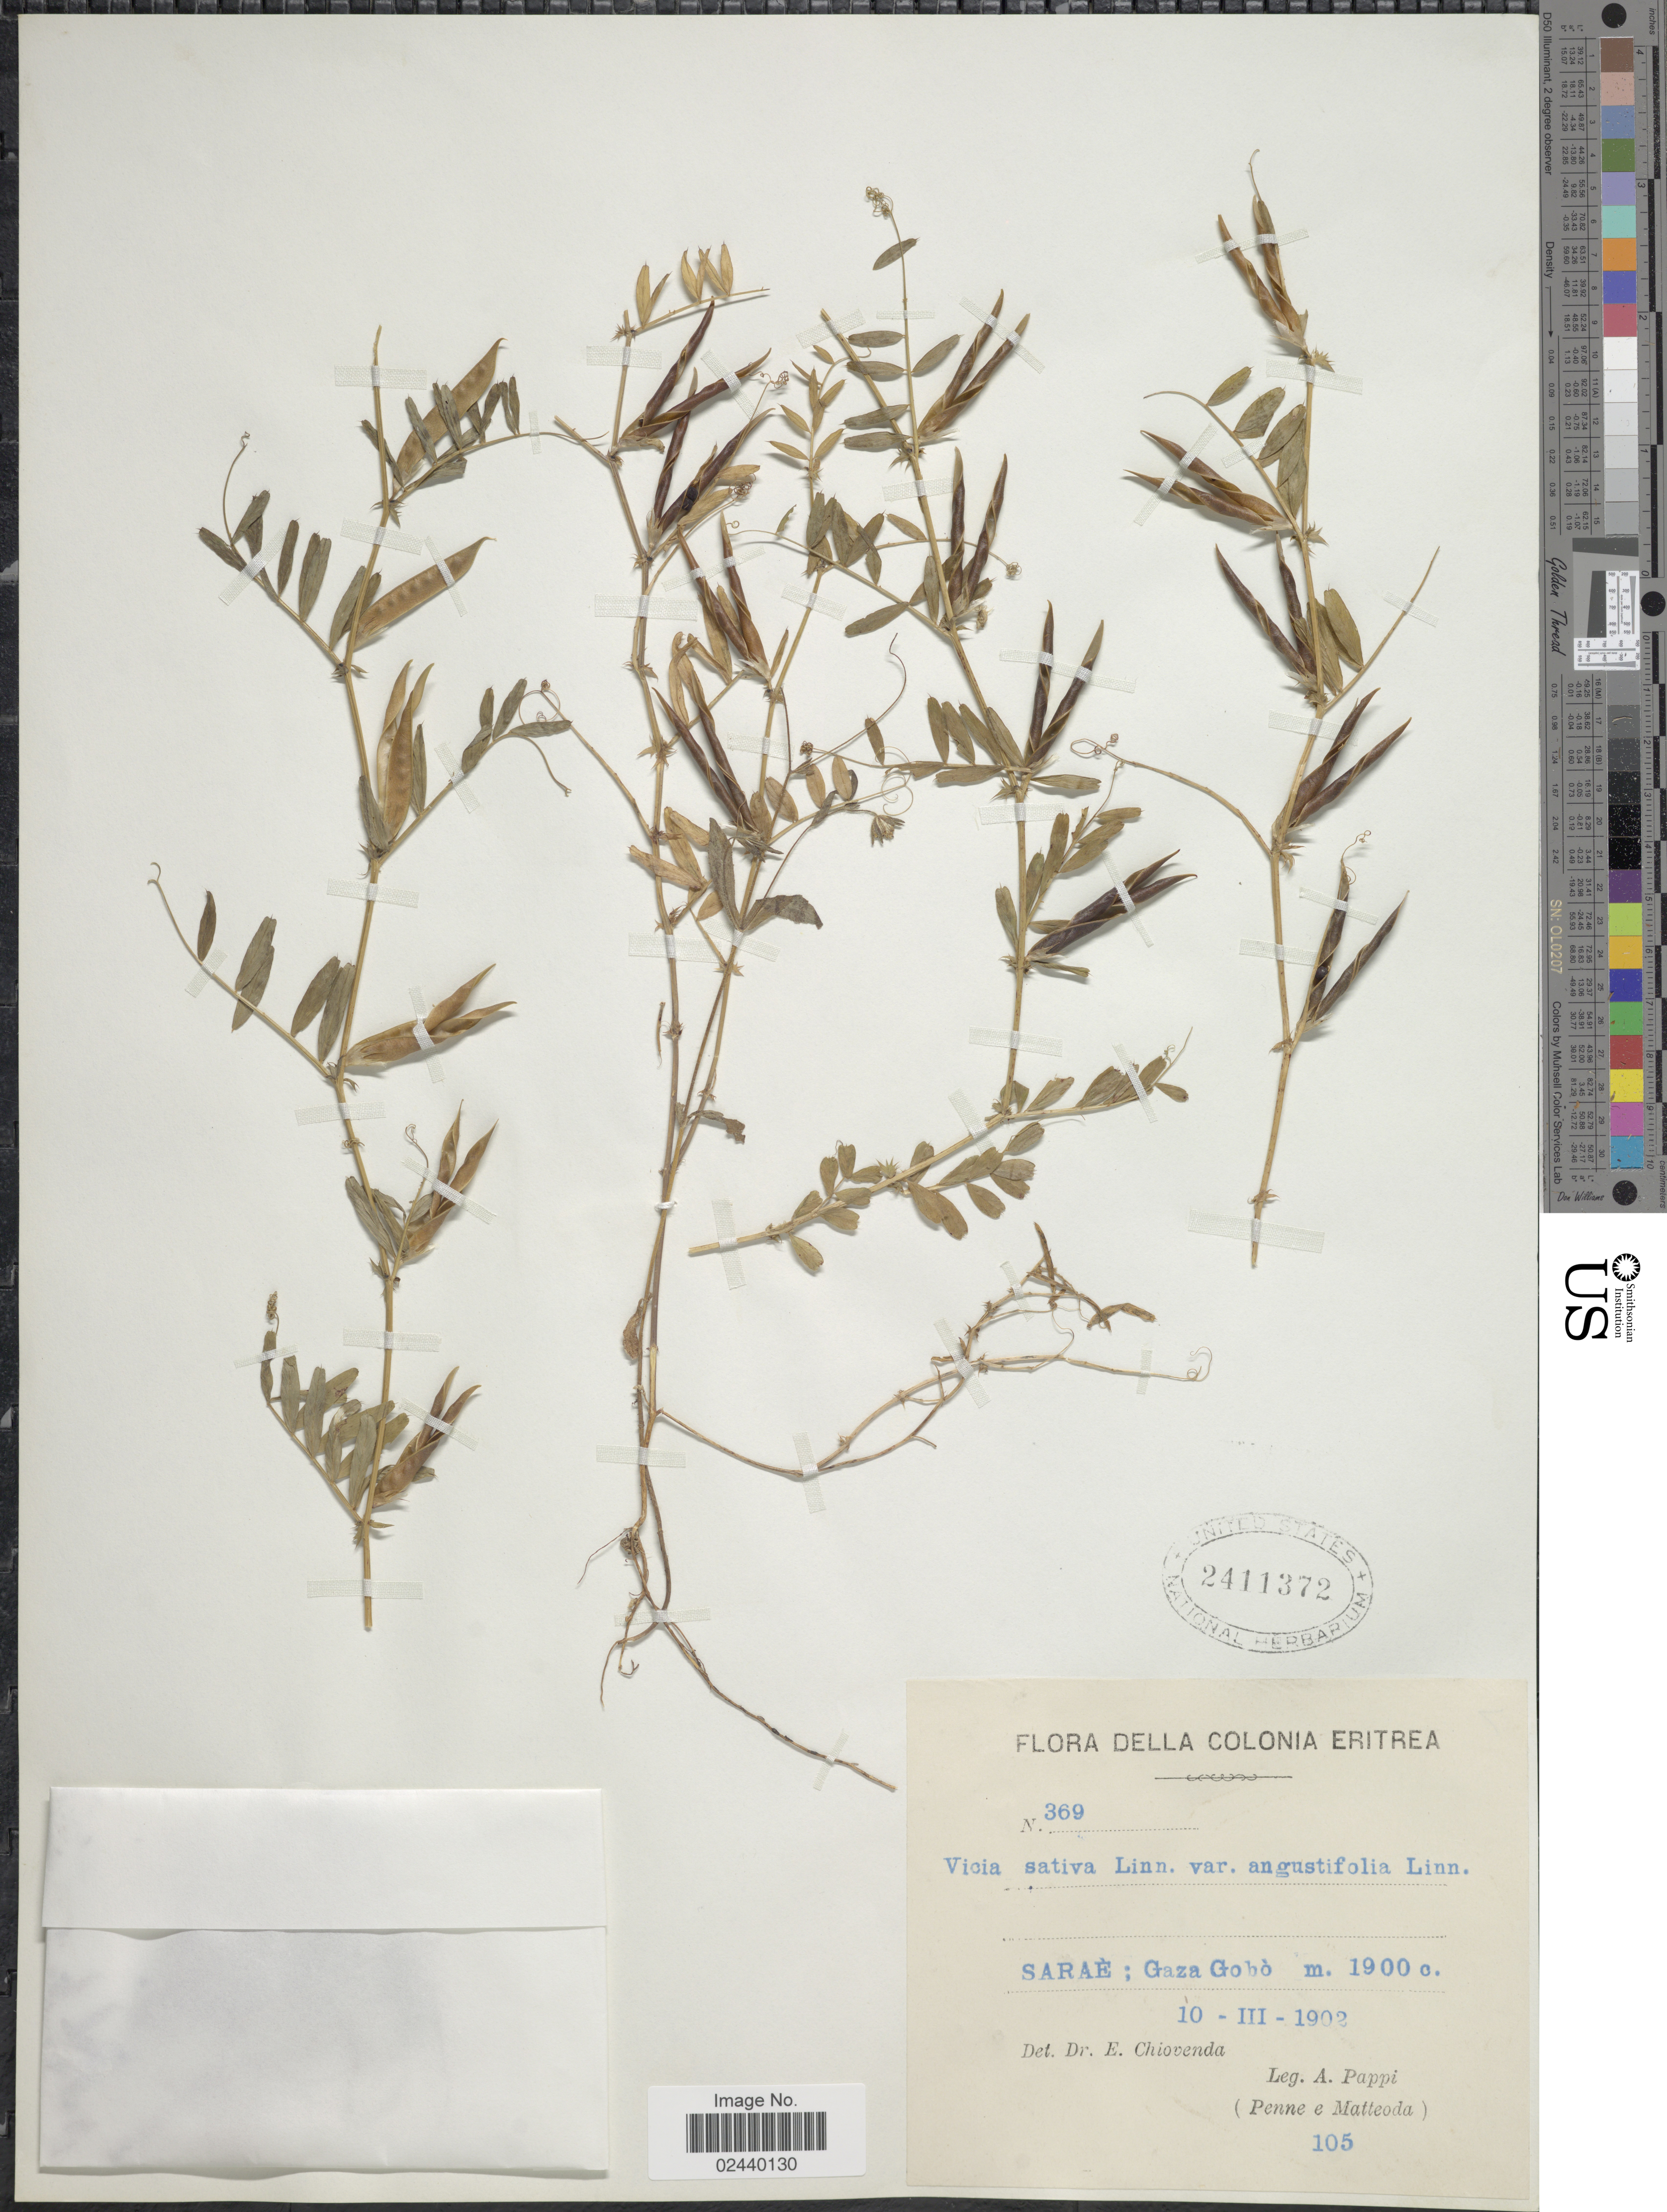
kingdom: Plantae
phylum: Tracheophyta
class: Magnoliopsida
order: Fabales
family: Fabaceae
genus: Vicia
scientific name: Vicia sativa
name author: L.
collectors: A. Pappi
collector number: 369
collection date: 1902-03-10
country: Eritrea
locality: Della Colonia Eritrea, Saraé; Gaza Gobó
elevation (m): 1900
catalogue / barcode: US 2411372